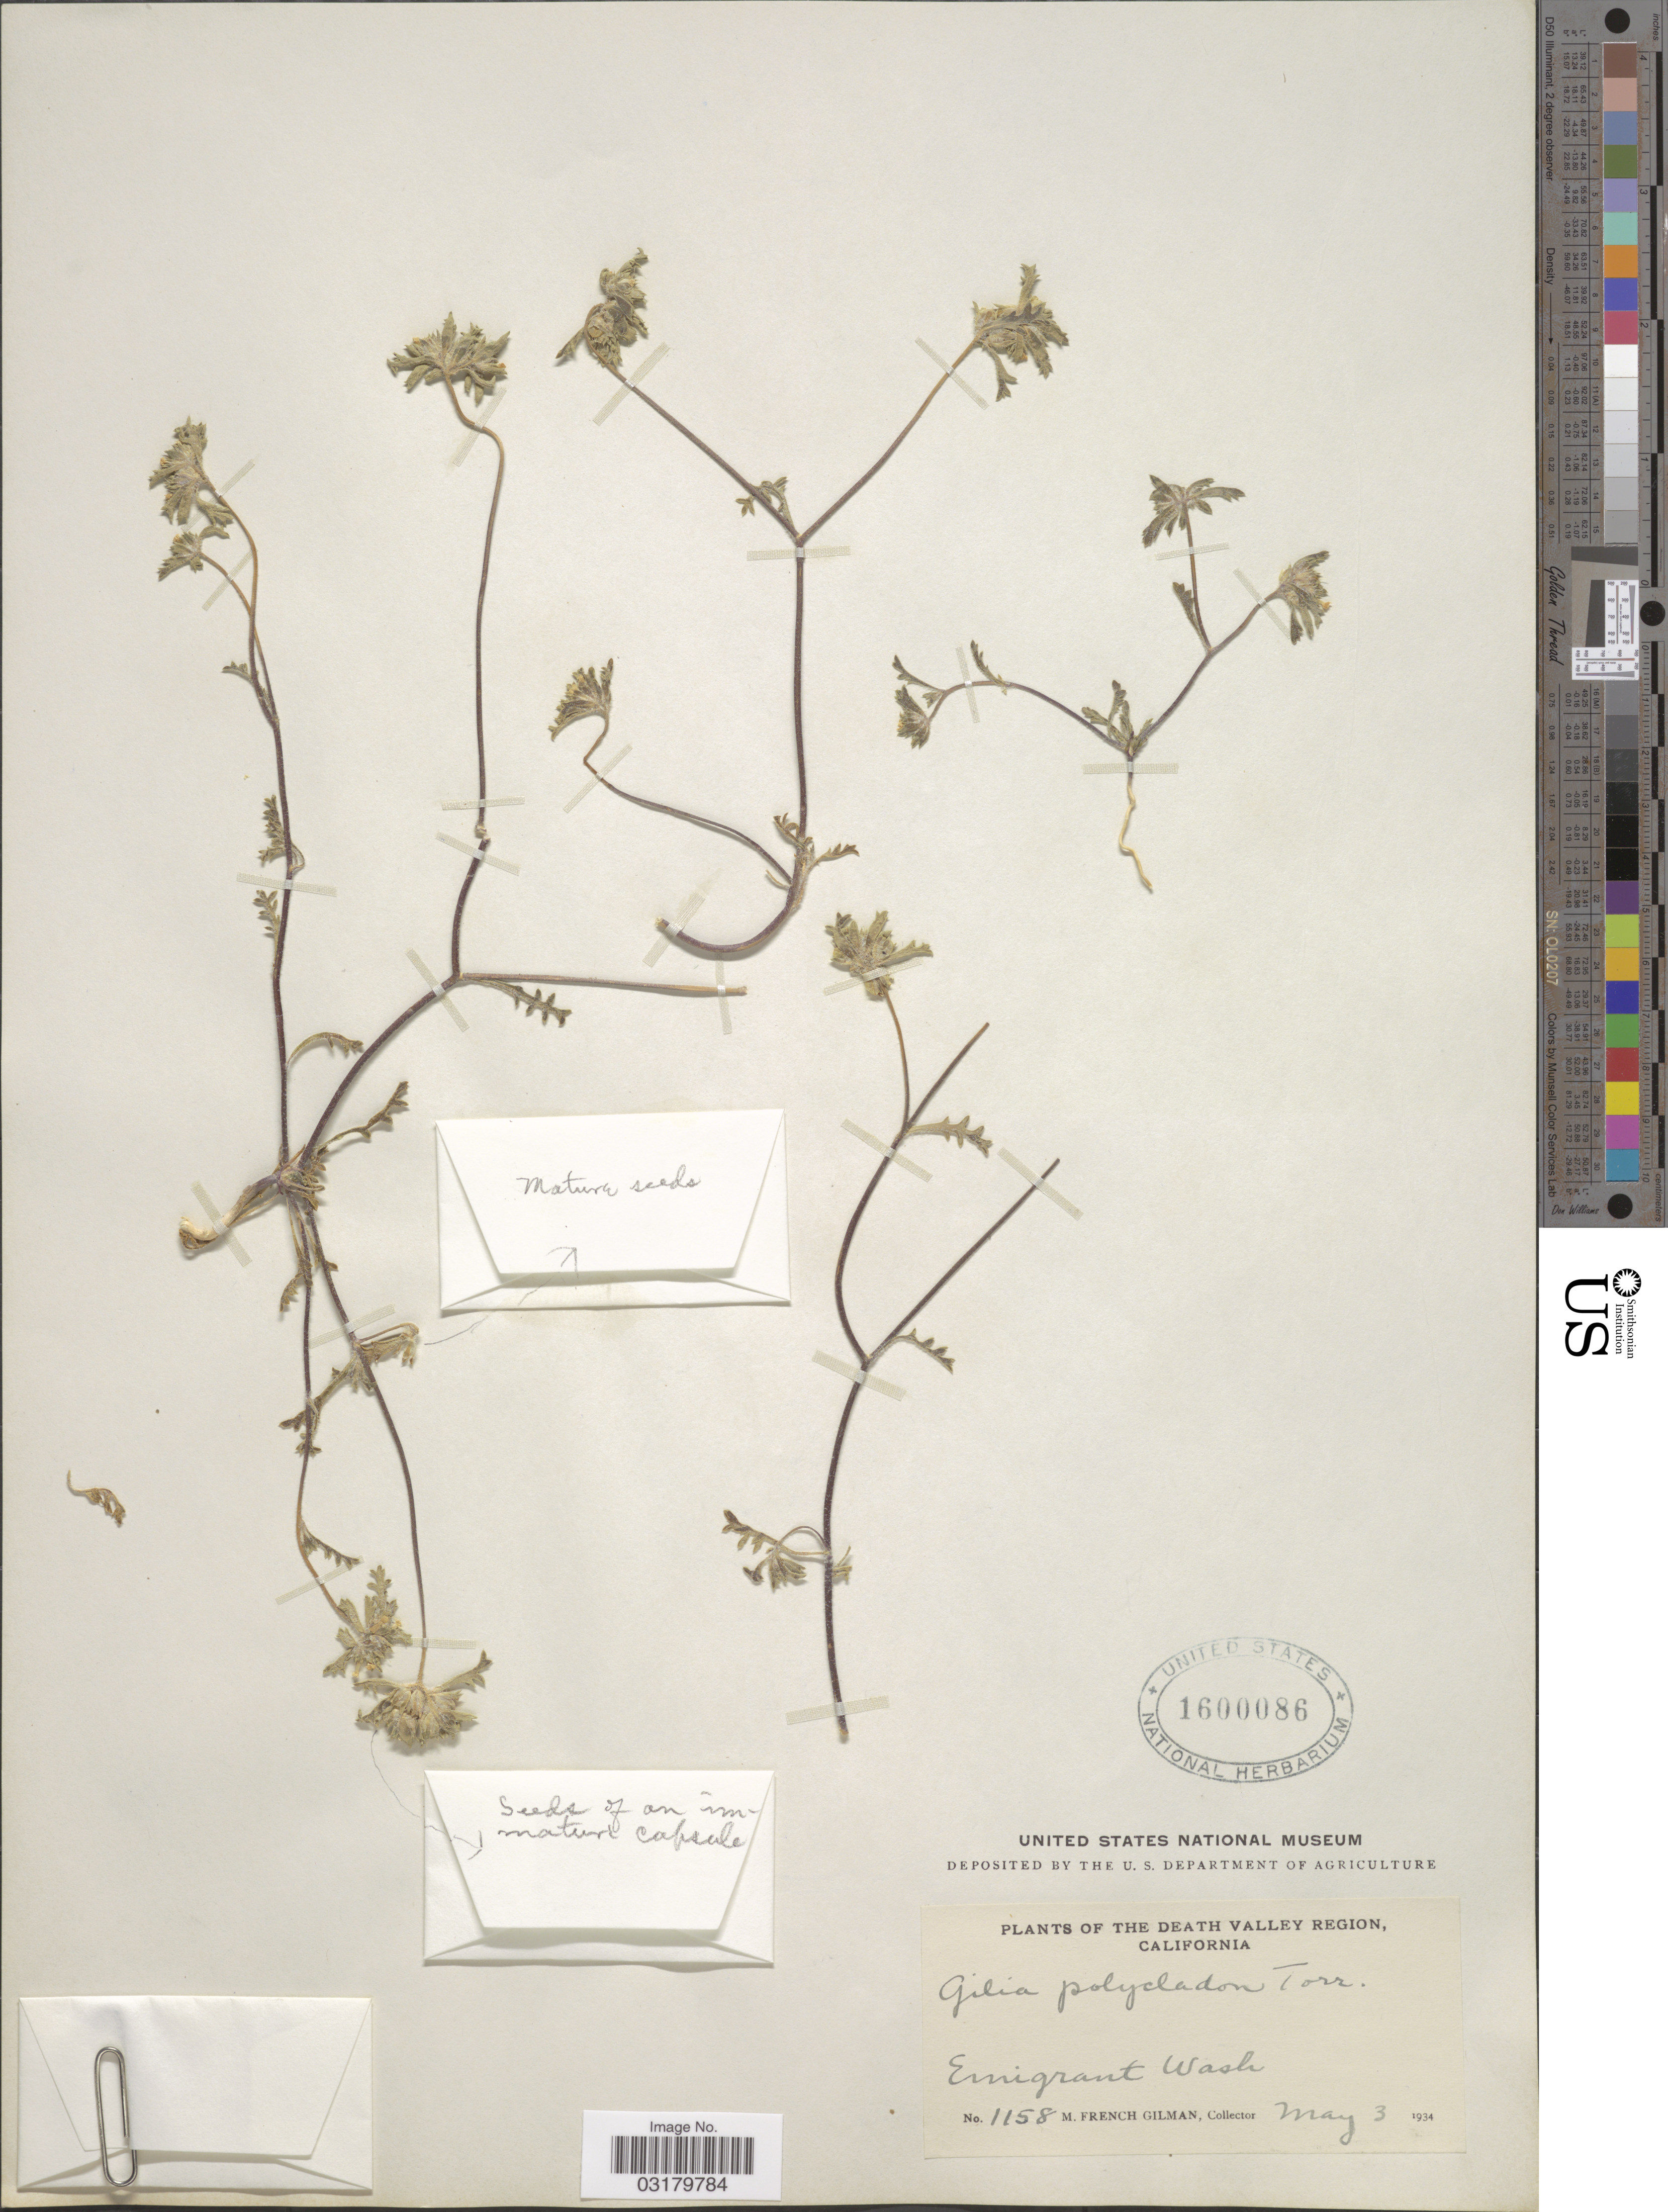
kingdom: Plantae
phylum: Tracheophyta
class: Magnoliopsida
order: Ericales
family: Polemoniaceae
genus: Ipomopsis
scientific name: Ipomopsis polycladon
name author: (Torr.) V.E. Grant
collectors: M. F. Gilman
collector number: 1158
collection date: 1934-05-03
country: United States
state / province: California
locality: The Death Valley Region. Emigrant Wash.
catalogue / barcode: US 1600086